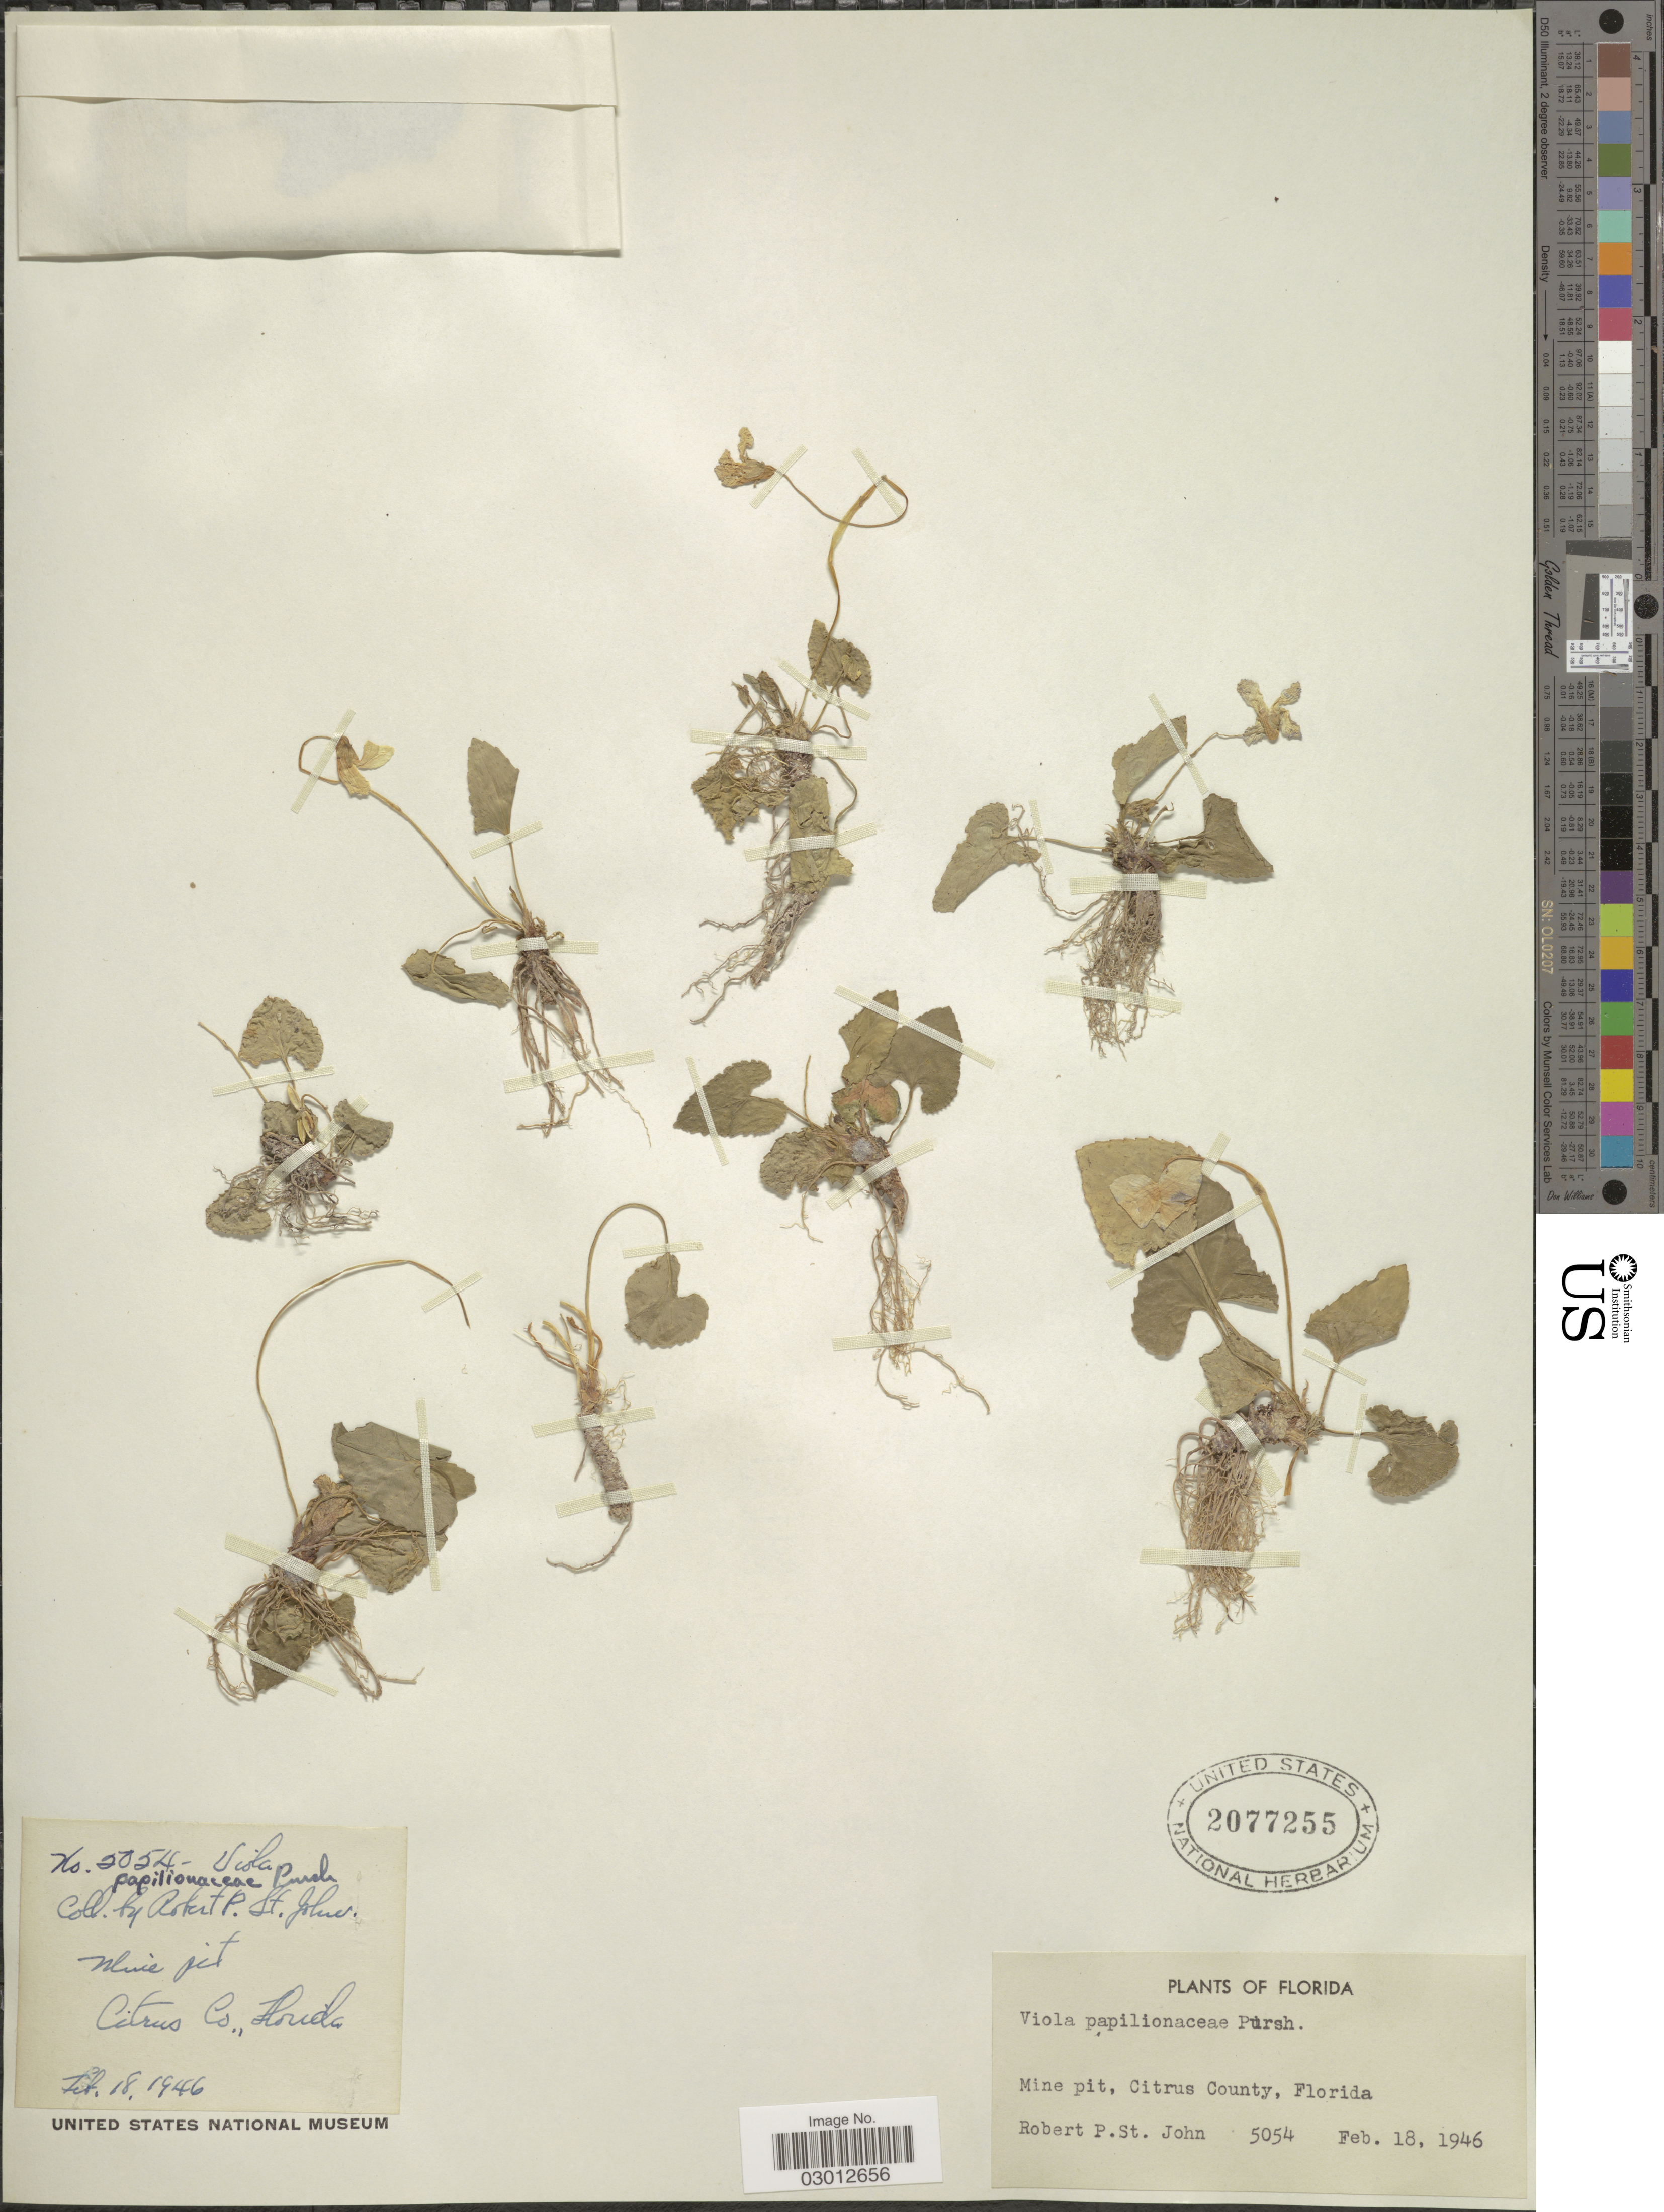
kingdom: Plantae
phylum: Tracheophyta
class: Magnoliopsida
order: Malpighiales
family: Violaceae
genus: Viola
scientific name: Viola papilionacea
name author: Pursh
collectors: R. P. St. John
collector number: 5054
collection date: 1946-02-18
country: United States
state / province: Florida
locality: Mine pit, Citrus County.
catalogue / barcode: US 2077255